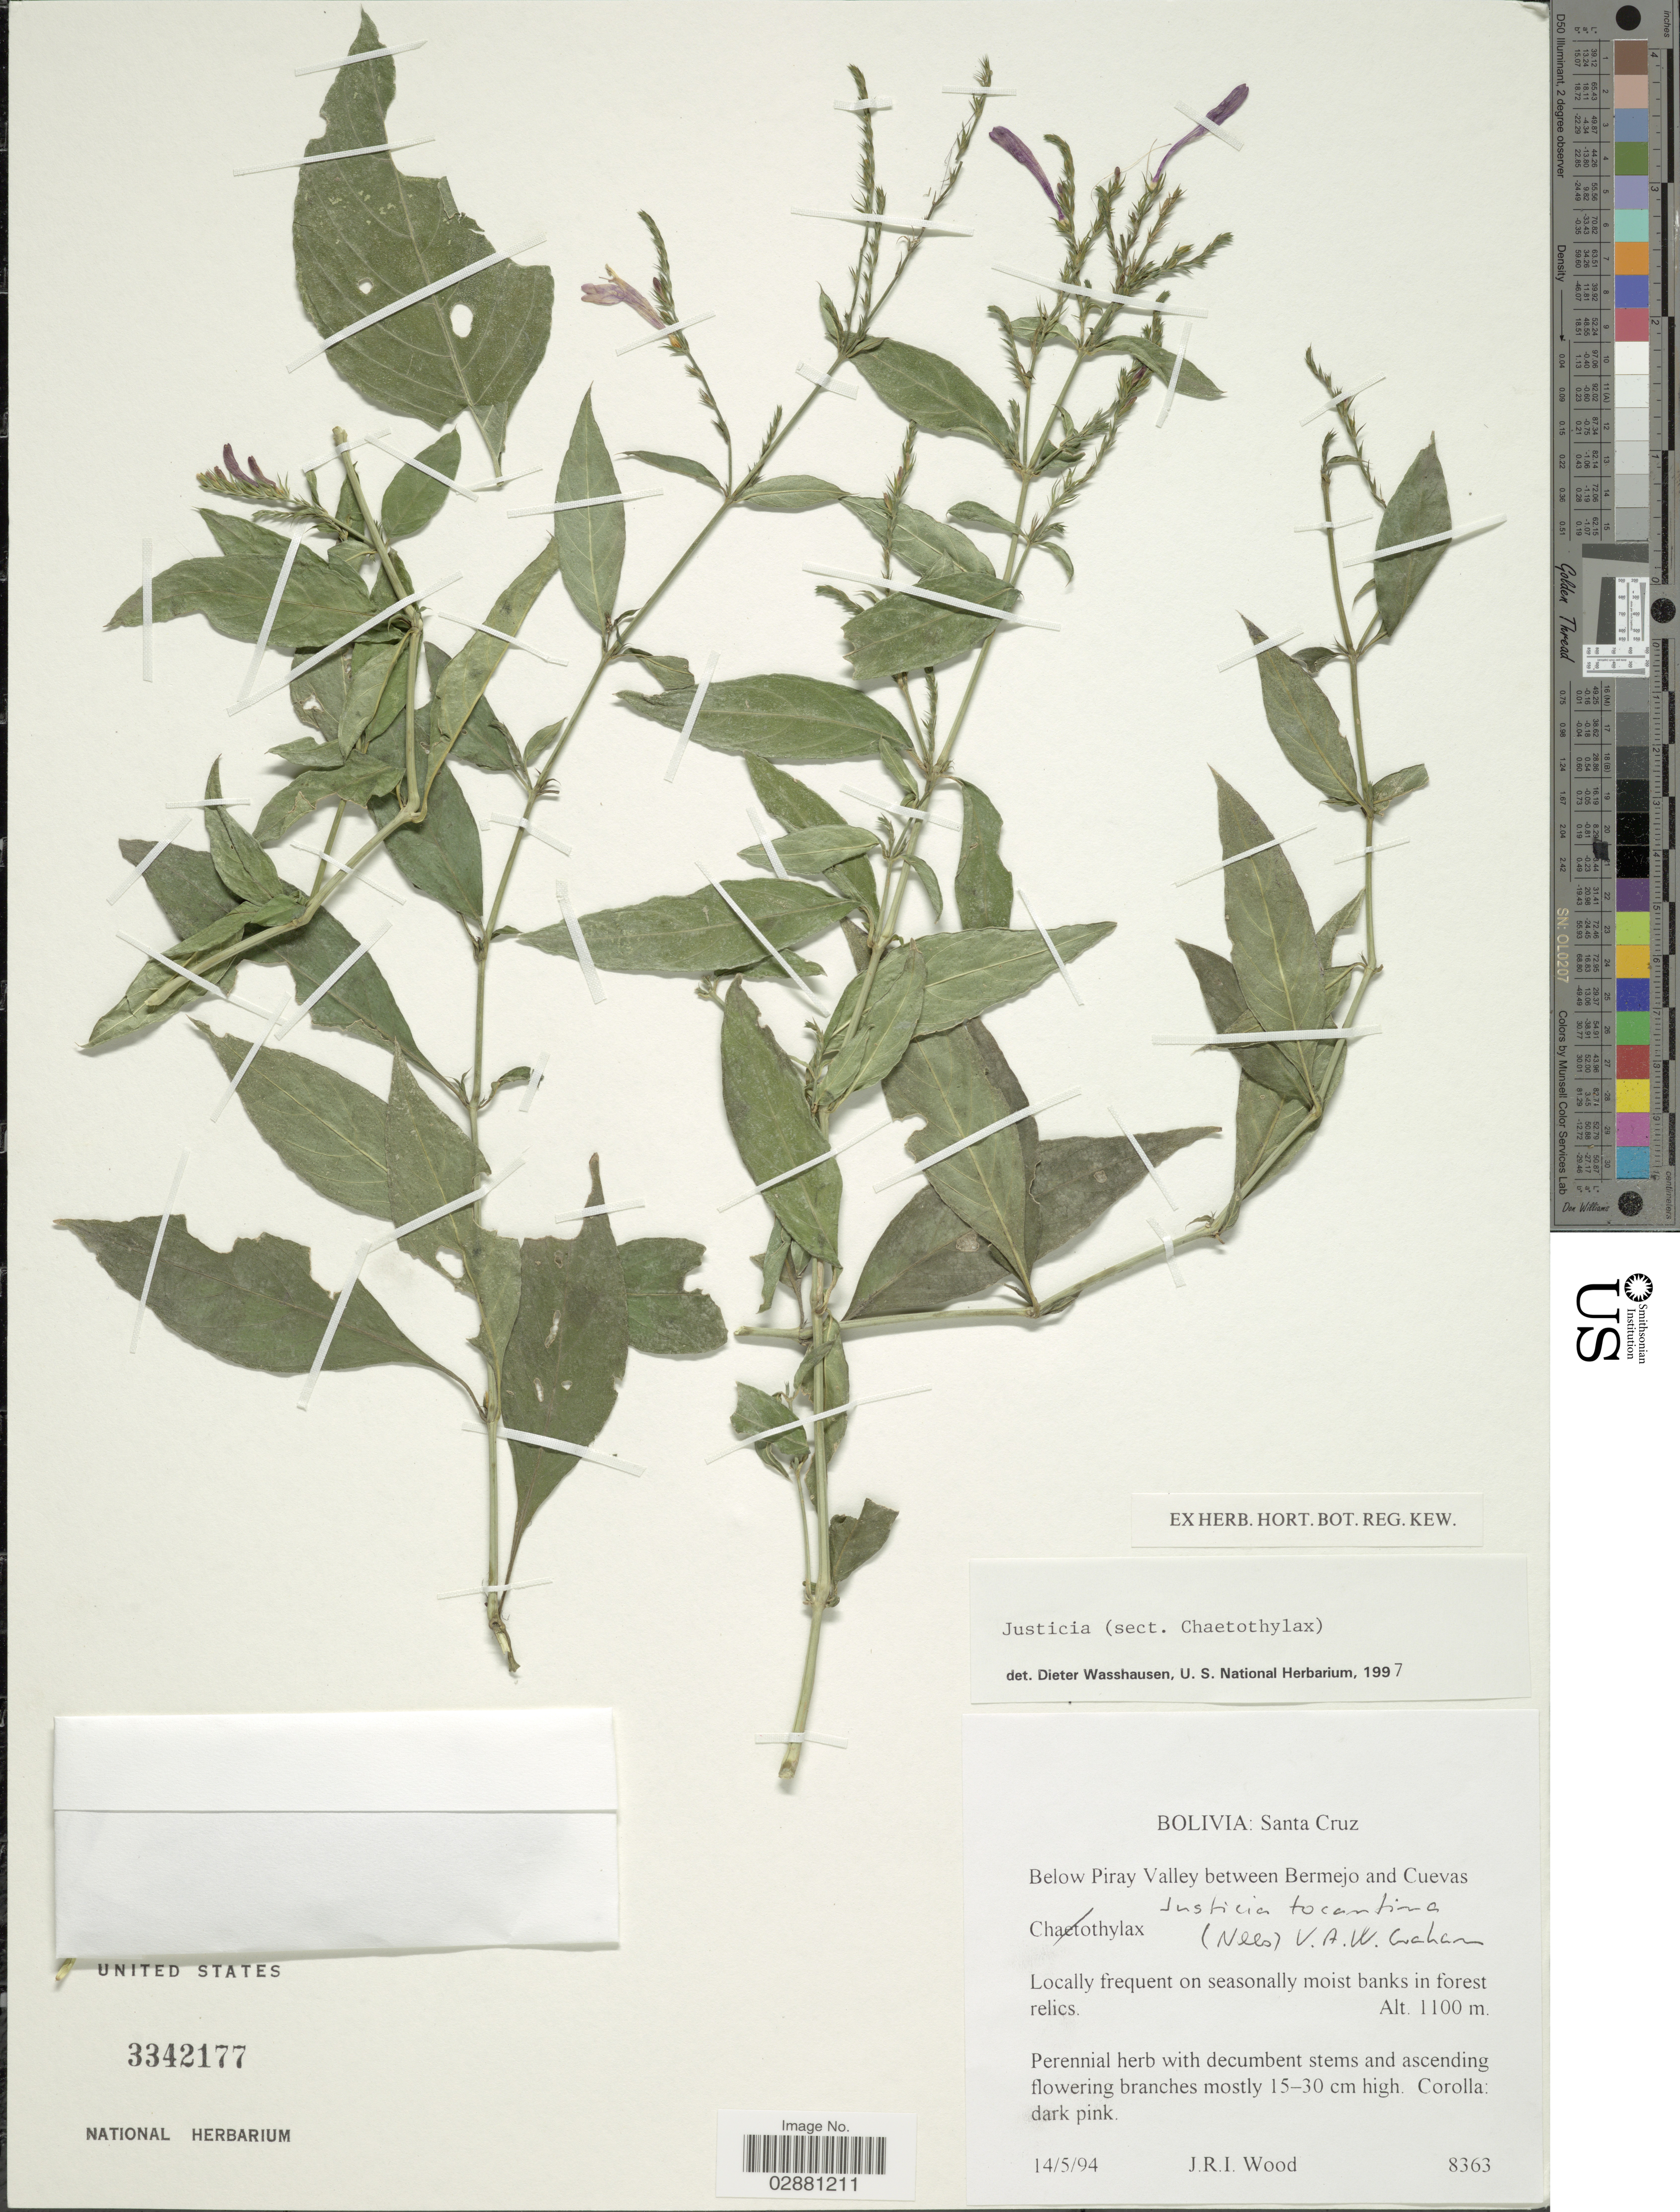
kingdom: Plantae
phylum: Tracheophyta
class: Magnoliopsida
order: Lamiales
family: Acanthaceae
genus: Justicia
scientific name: Justicia tocantina subsp. andina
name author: Wassh. & J.R.I. Wood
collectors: J. R. I. Wood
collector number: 8363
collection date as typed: Transcribed d/m/y: 14/5/94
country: Bolivia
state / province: Santa Cruz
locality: Below Piray between Bermejo and Cuevas.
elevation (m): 1100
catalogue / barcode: US 3342177